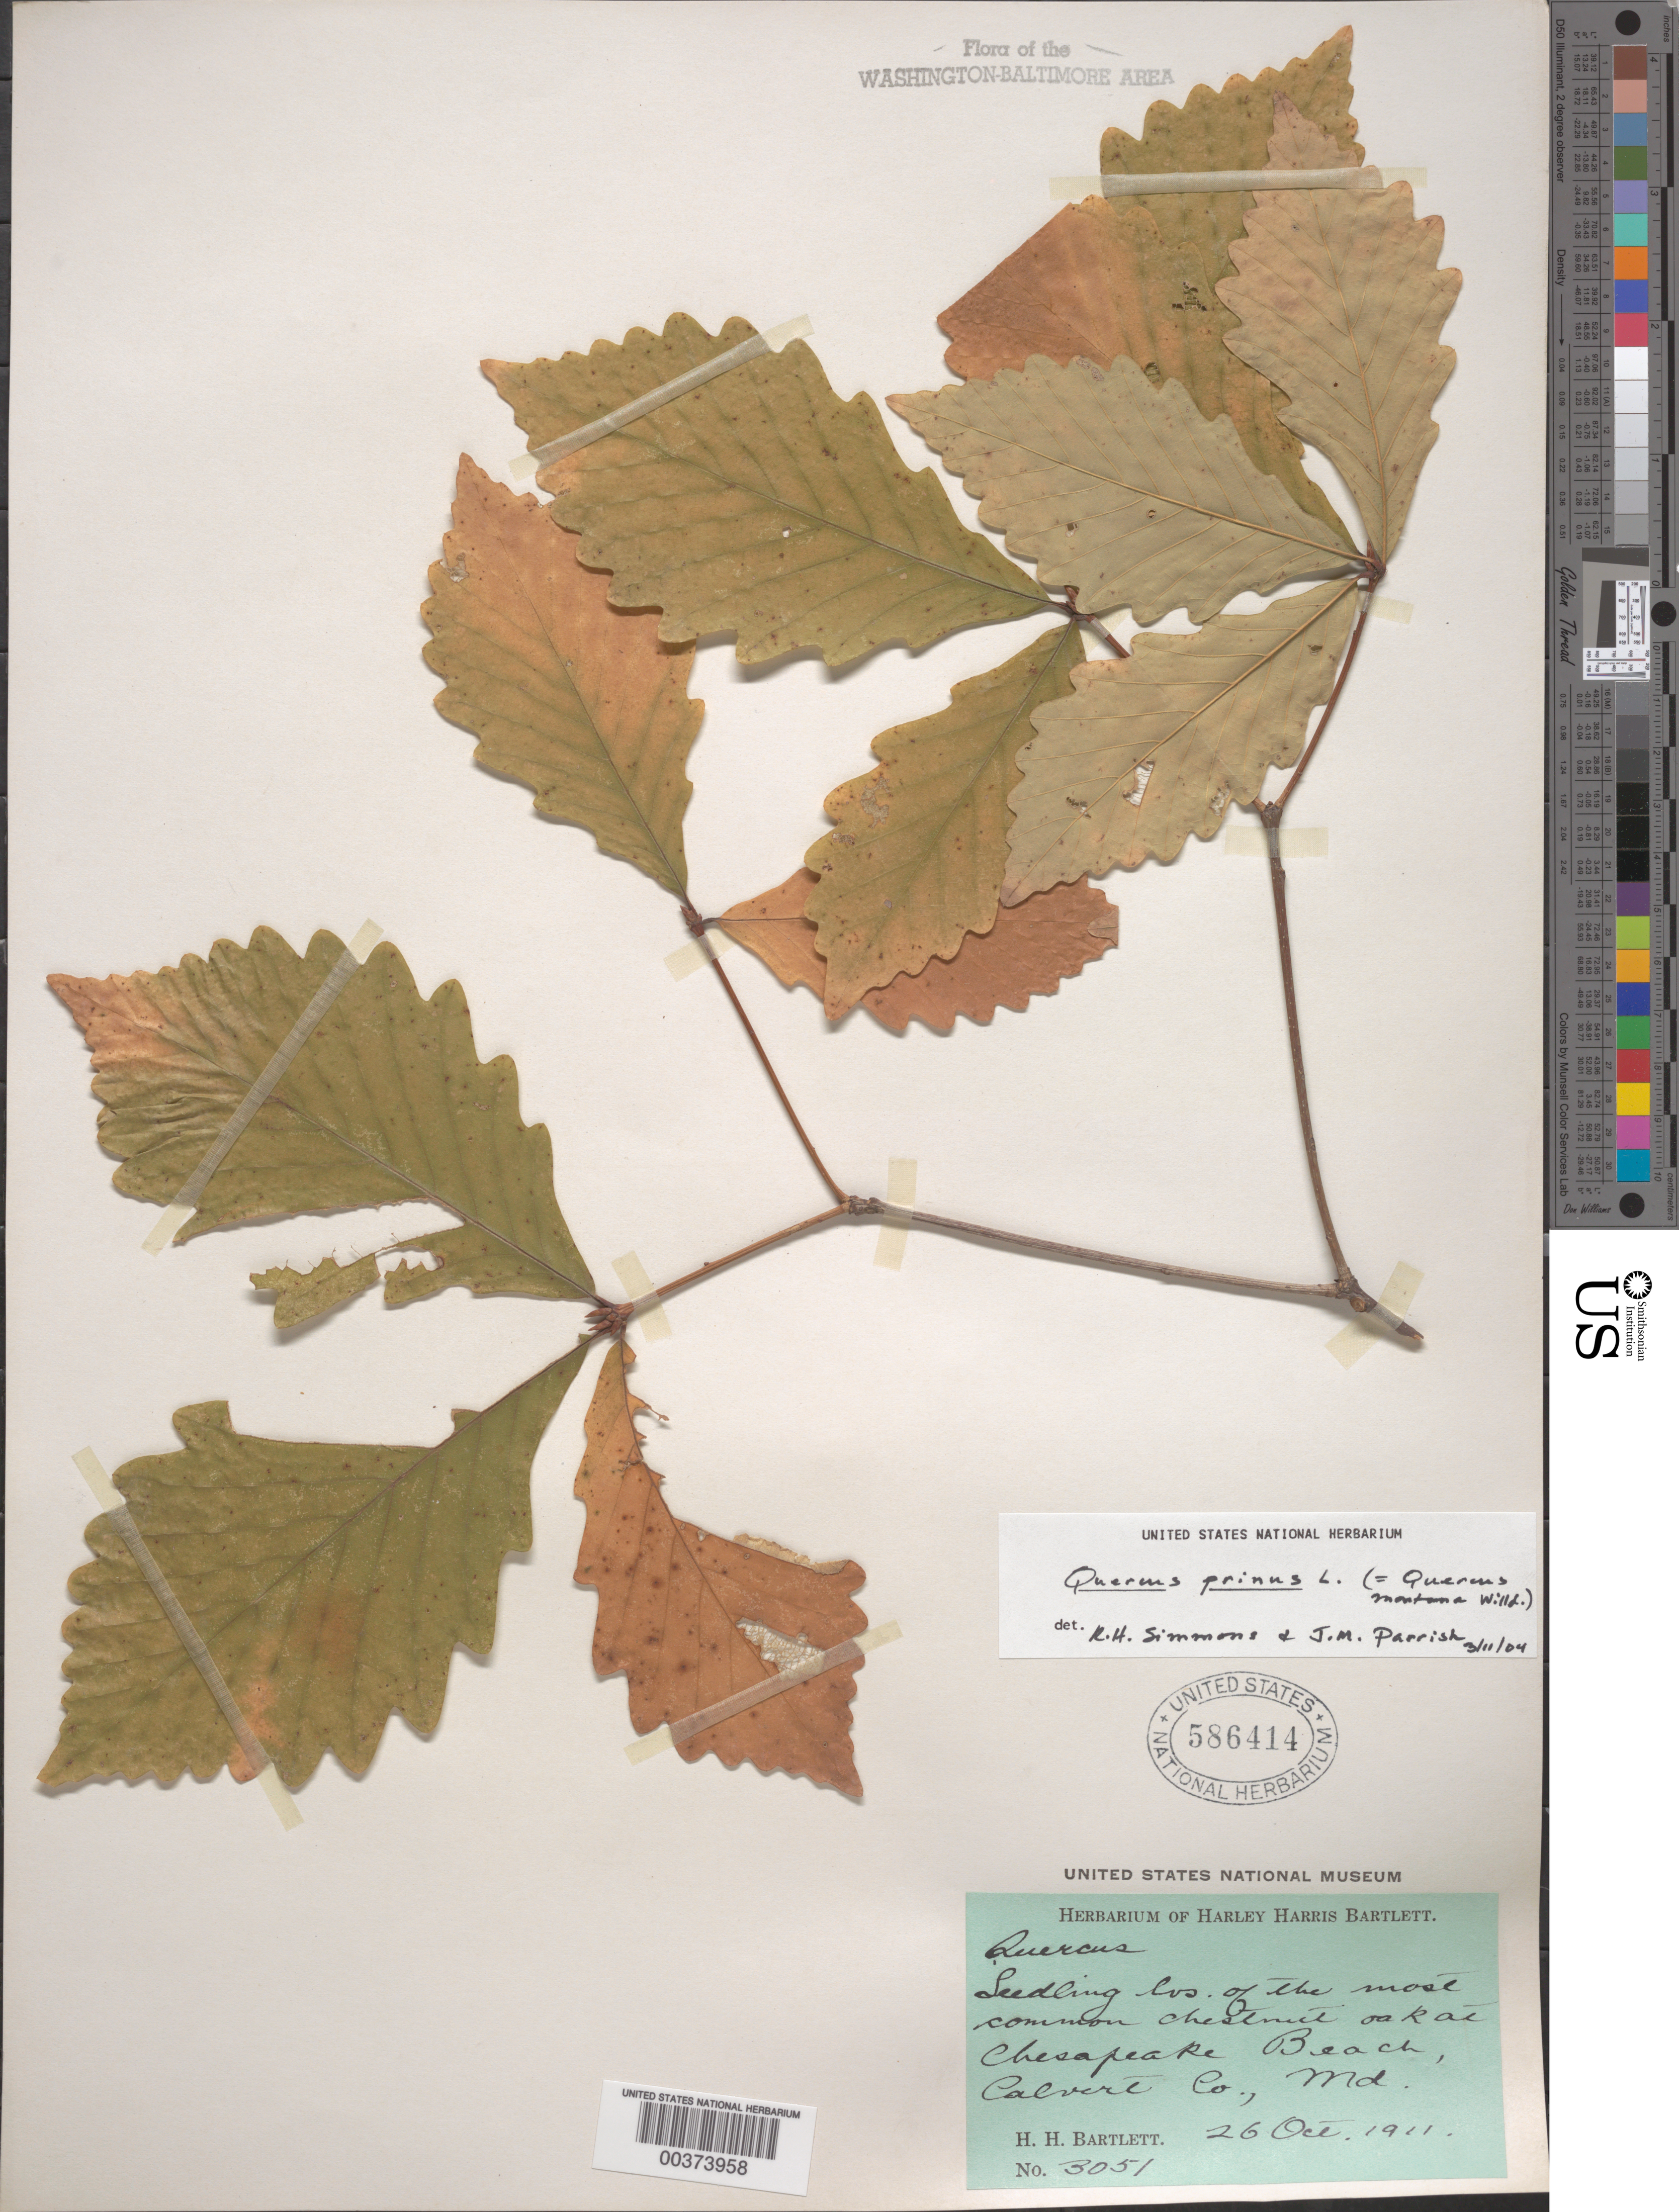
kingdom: Plantae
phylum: Tracheophyta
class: Magnoliopsida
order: Fagales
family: Fagaceae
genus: Quercus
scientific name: Quercus montana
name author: Willd.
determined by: Simmons, R. H., (UNITED STATES)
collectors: H. H. Bartlett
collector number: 3051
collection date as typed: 26 Oct 1911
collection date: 1911-10-26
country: United States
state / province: Maryland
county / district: Calvert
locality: Chesapeake Beach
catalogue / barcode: US 586414